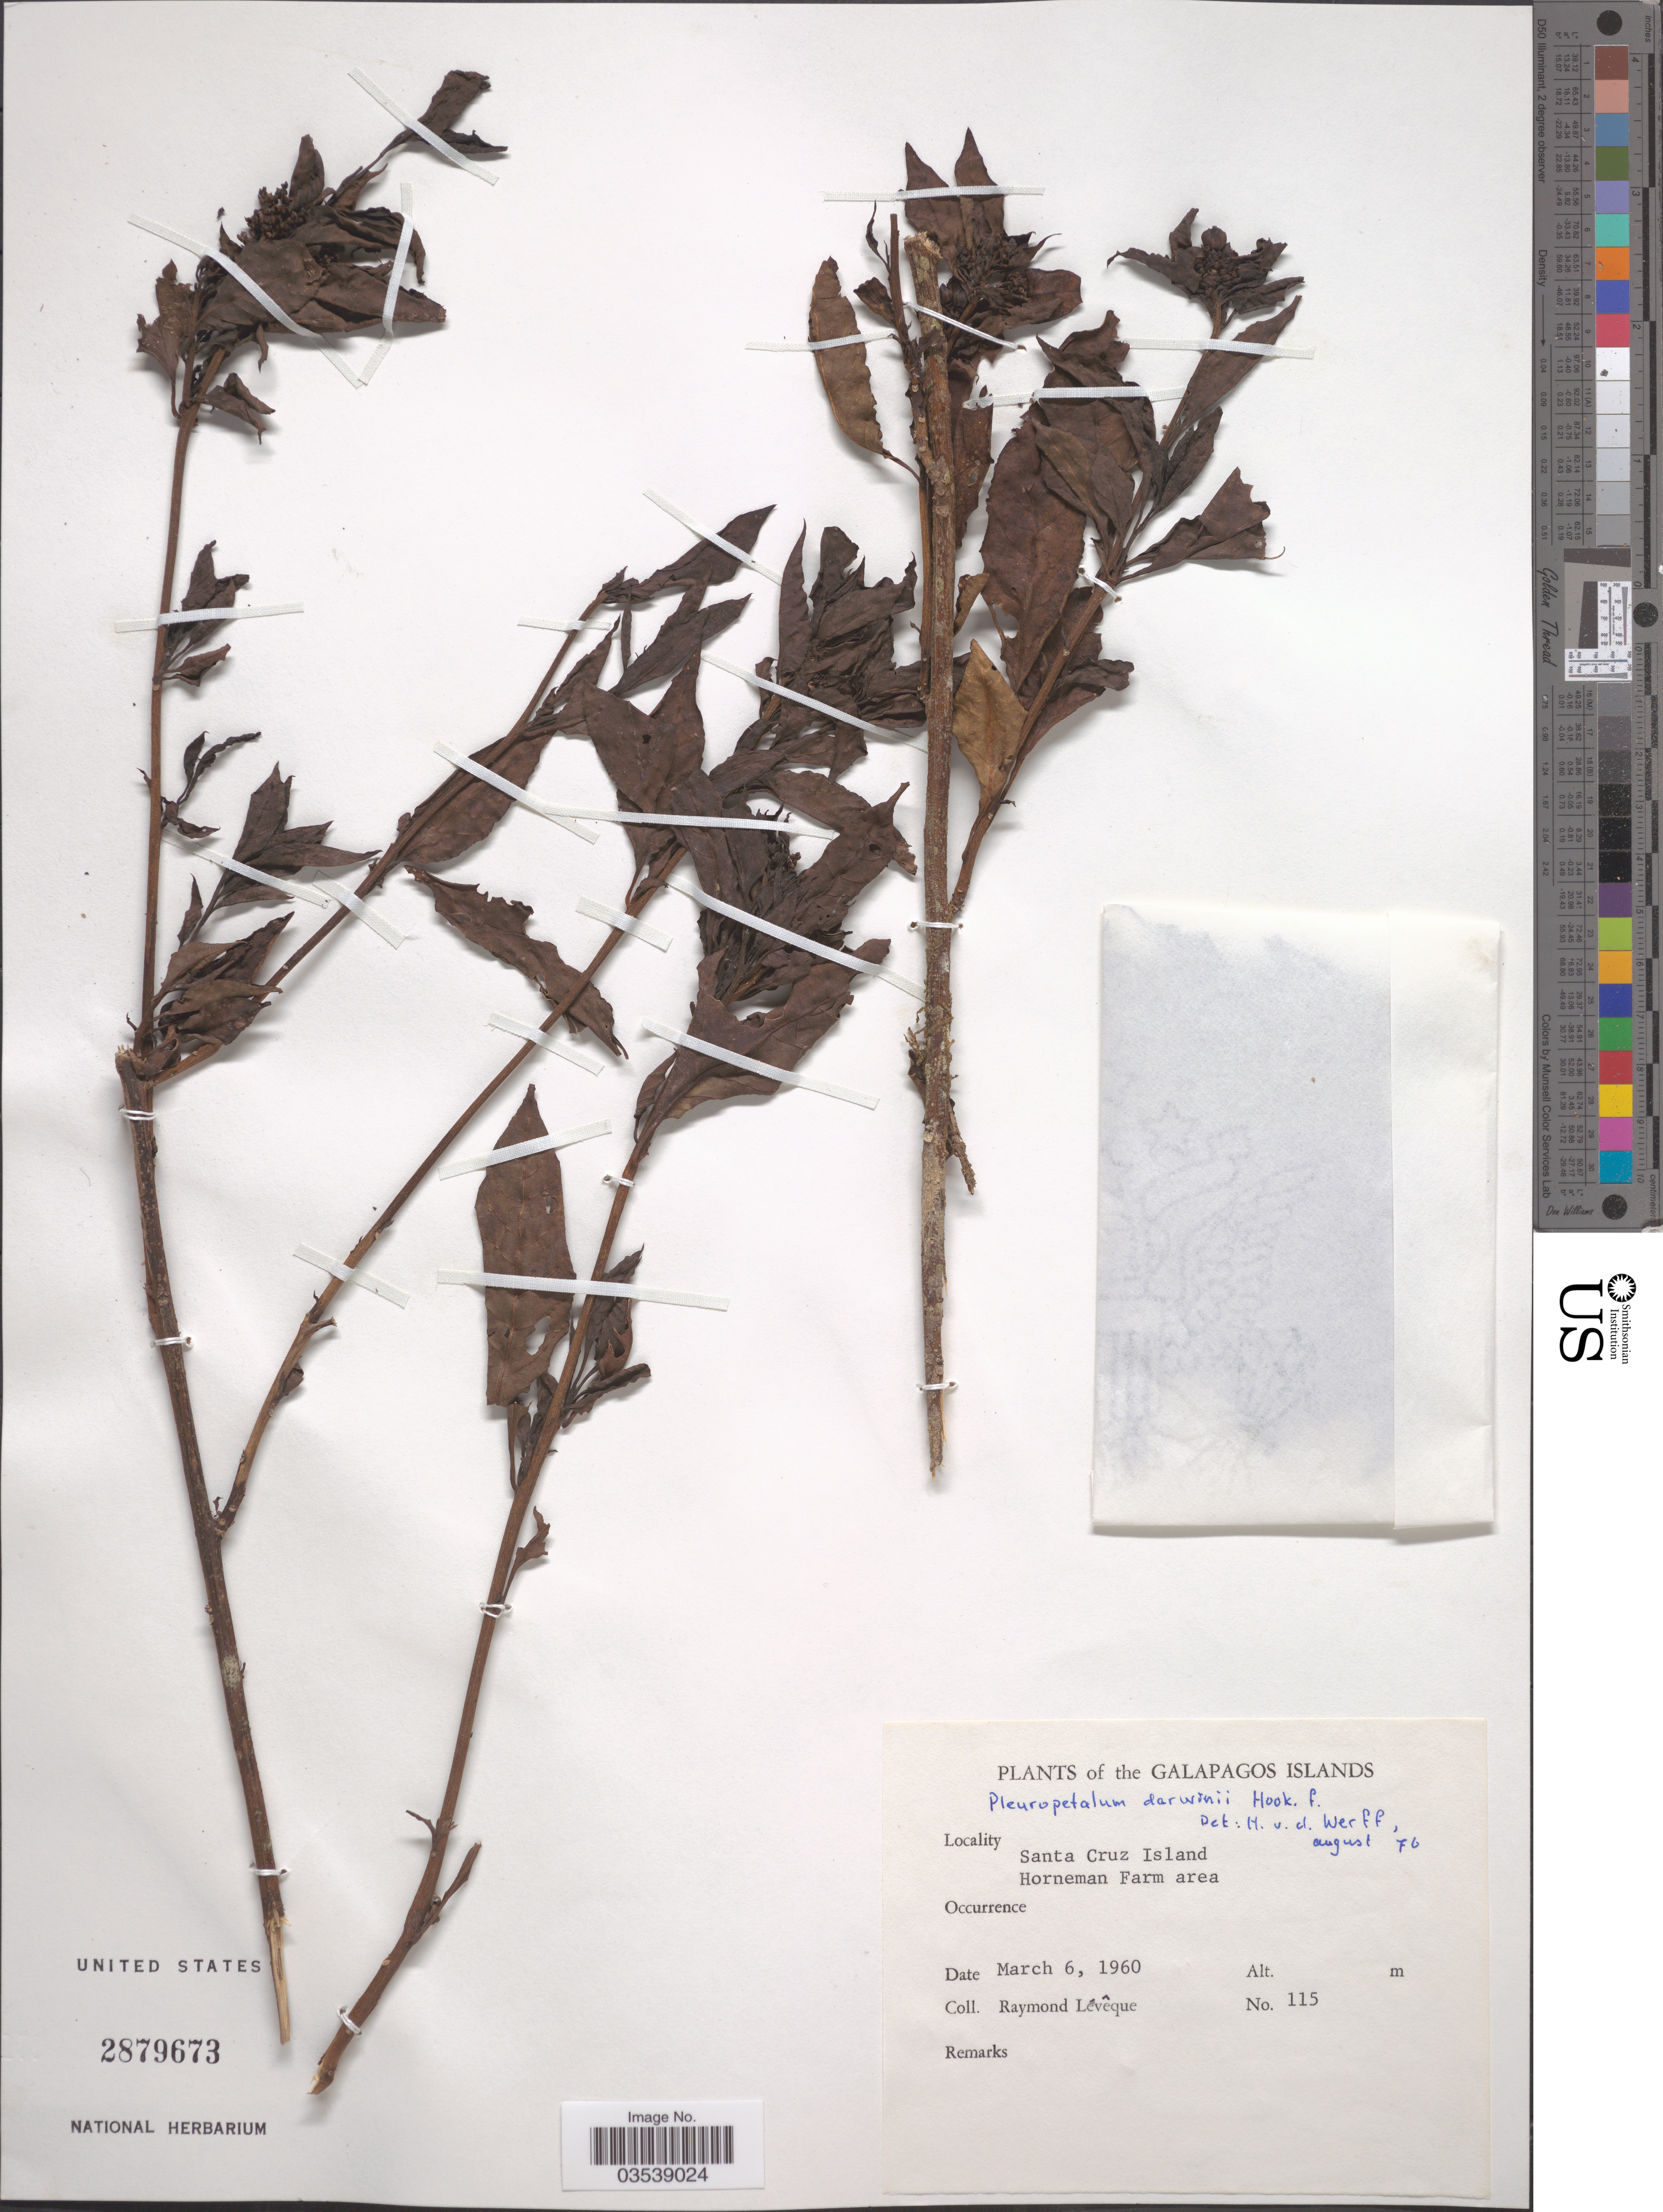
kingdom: Plantae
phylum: Tracheophyta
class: Magnoliopsida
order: Caryophyllales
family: Amaranthaceae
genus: Pleuropetalum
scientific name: Pleuropetalum darwinii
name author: Hook. f.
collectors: R. Lévêque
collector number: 115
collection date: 1960-03-06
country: Ecuador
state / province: Colón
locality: The Galapagos Islands. Santa Cruz Island. Horneman Farm area.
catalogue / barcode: US 2879673